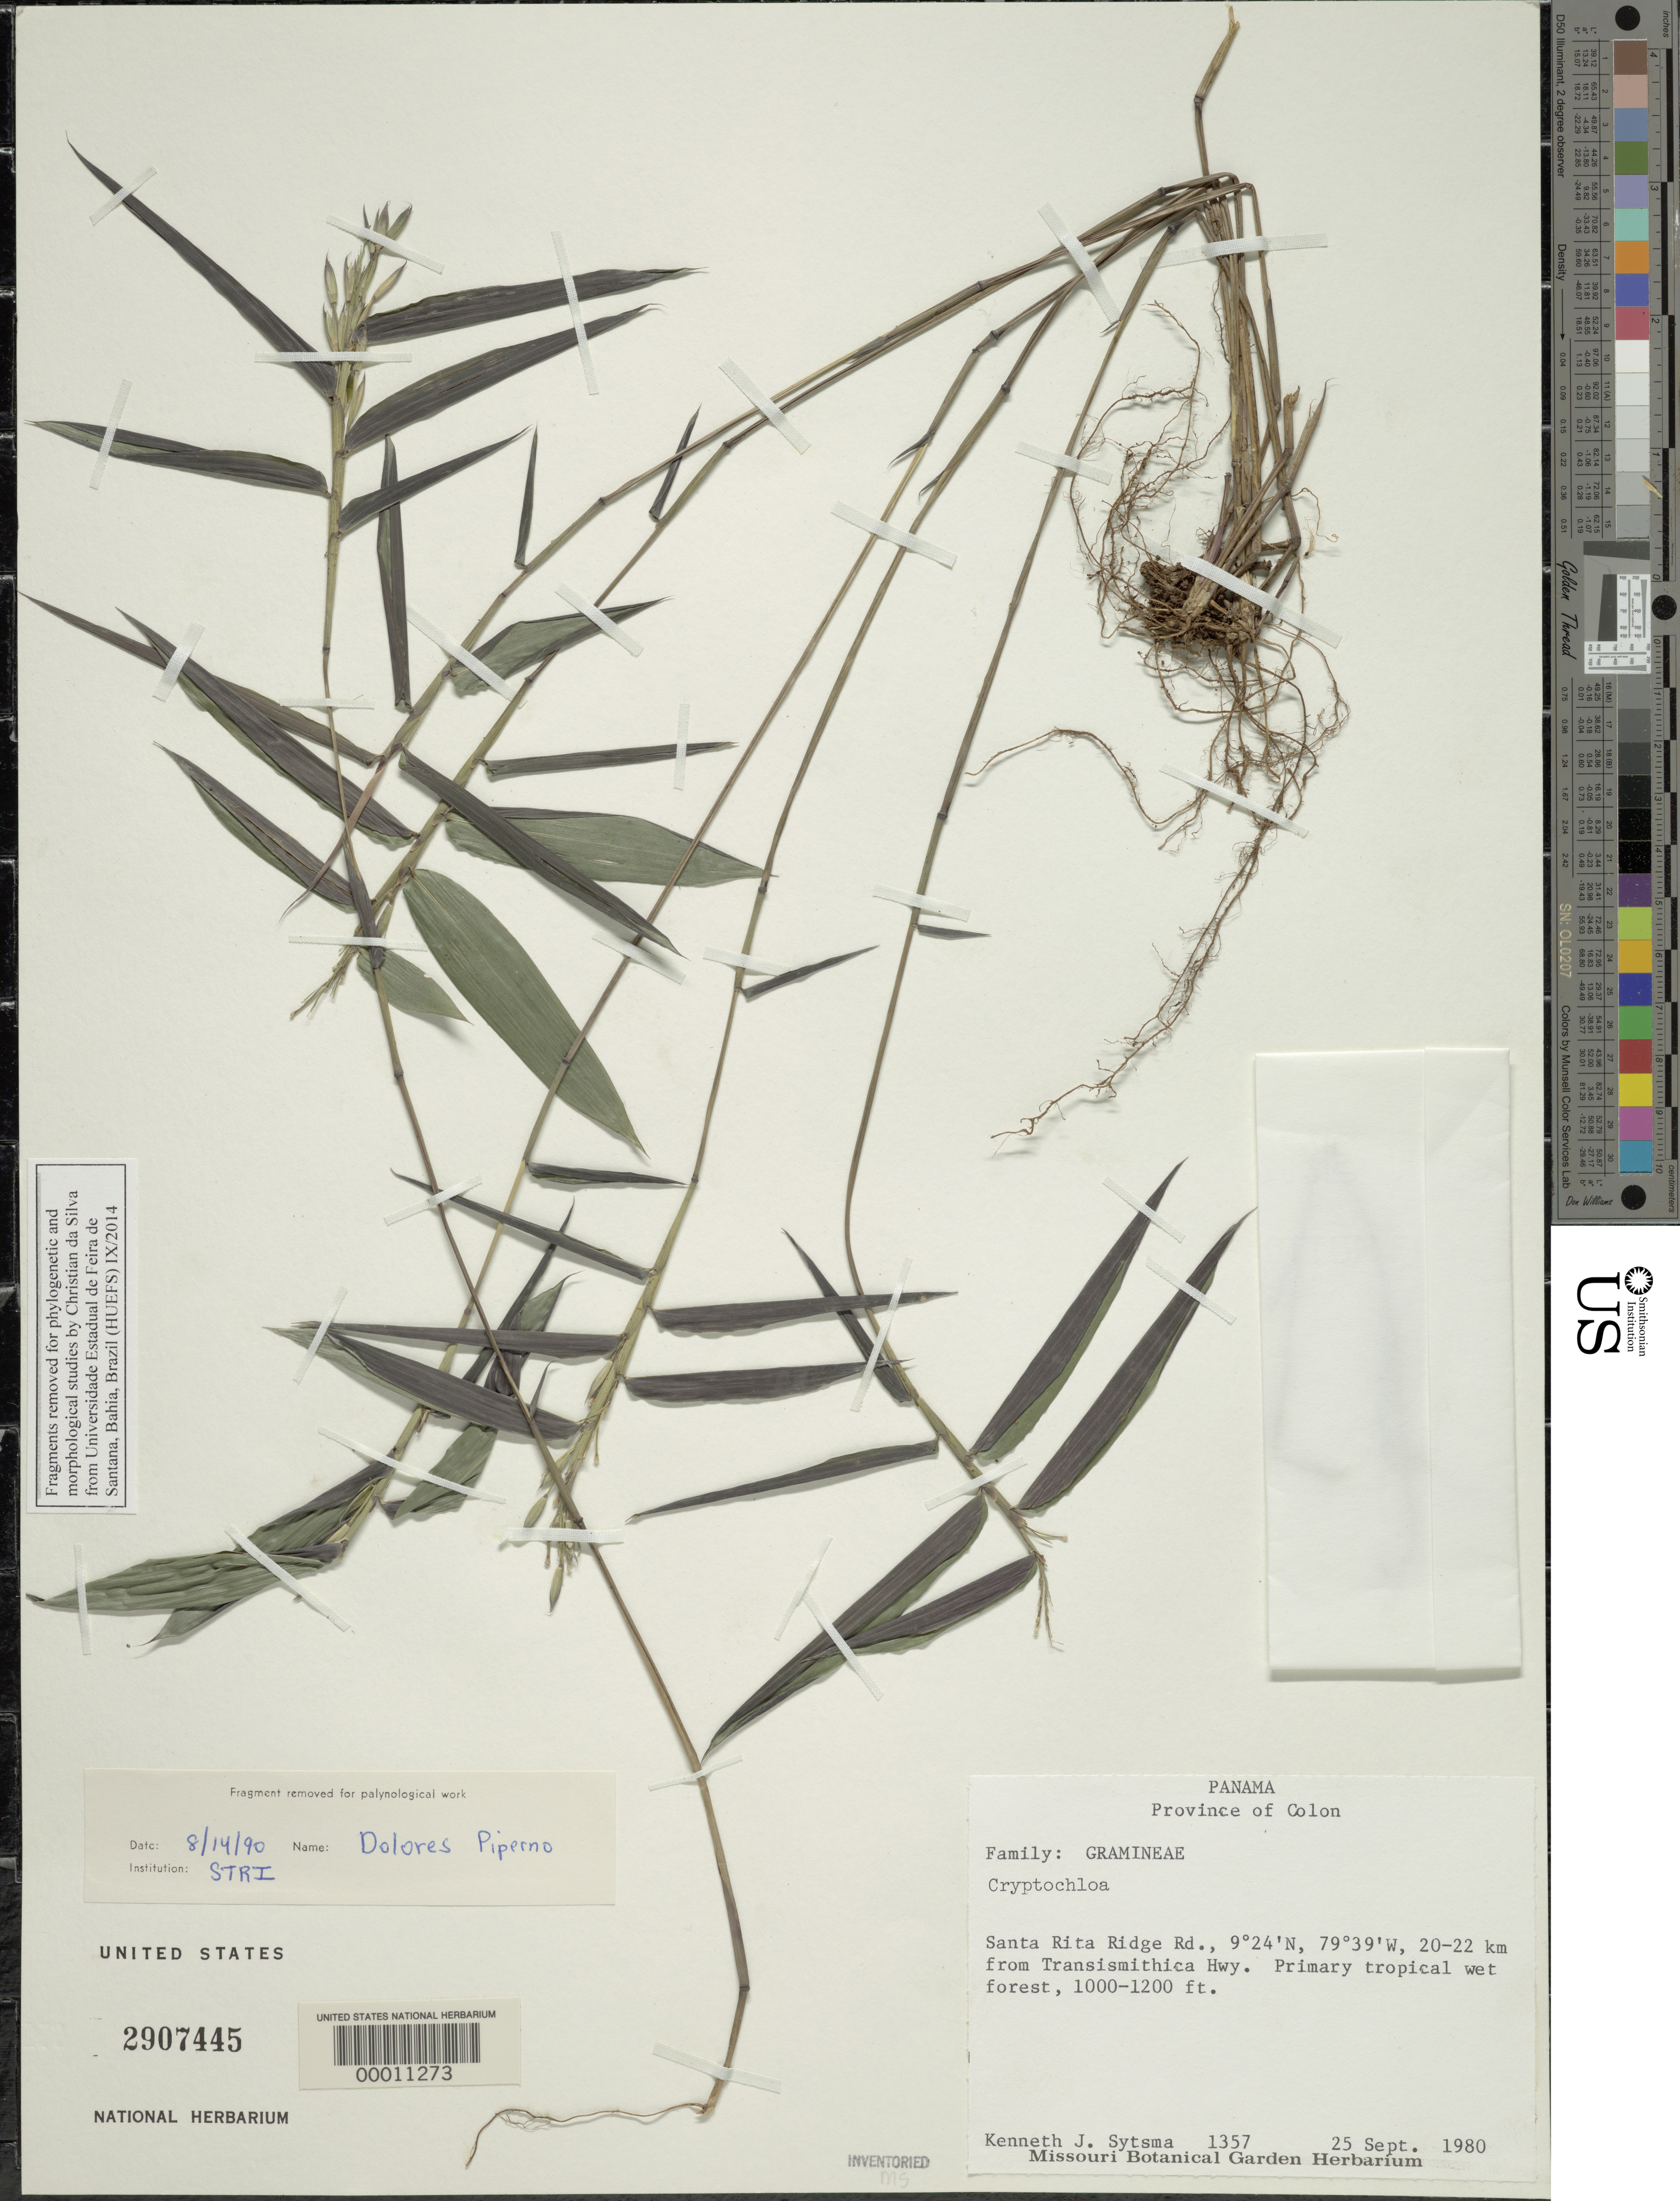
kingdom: Plantae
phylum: Tracheophyta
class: Liliopsida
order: Poales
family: Poaceae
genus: Cryptochloa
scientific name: Cryptochloa dressleri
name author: Soderstr.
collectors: K. J. Sytsma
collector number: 1357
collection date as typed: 25 Sep 1980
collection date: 1980-09-25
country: Panama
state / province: Colón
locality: Santa Rita Ridge Road.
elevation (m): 305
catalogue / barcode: US 2907445